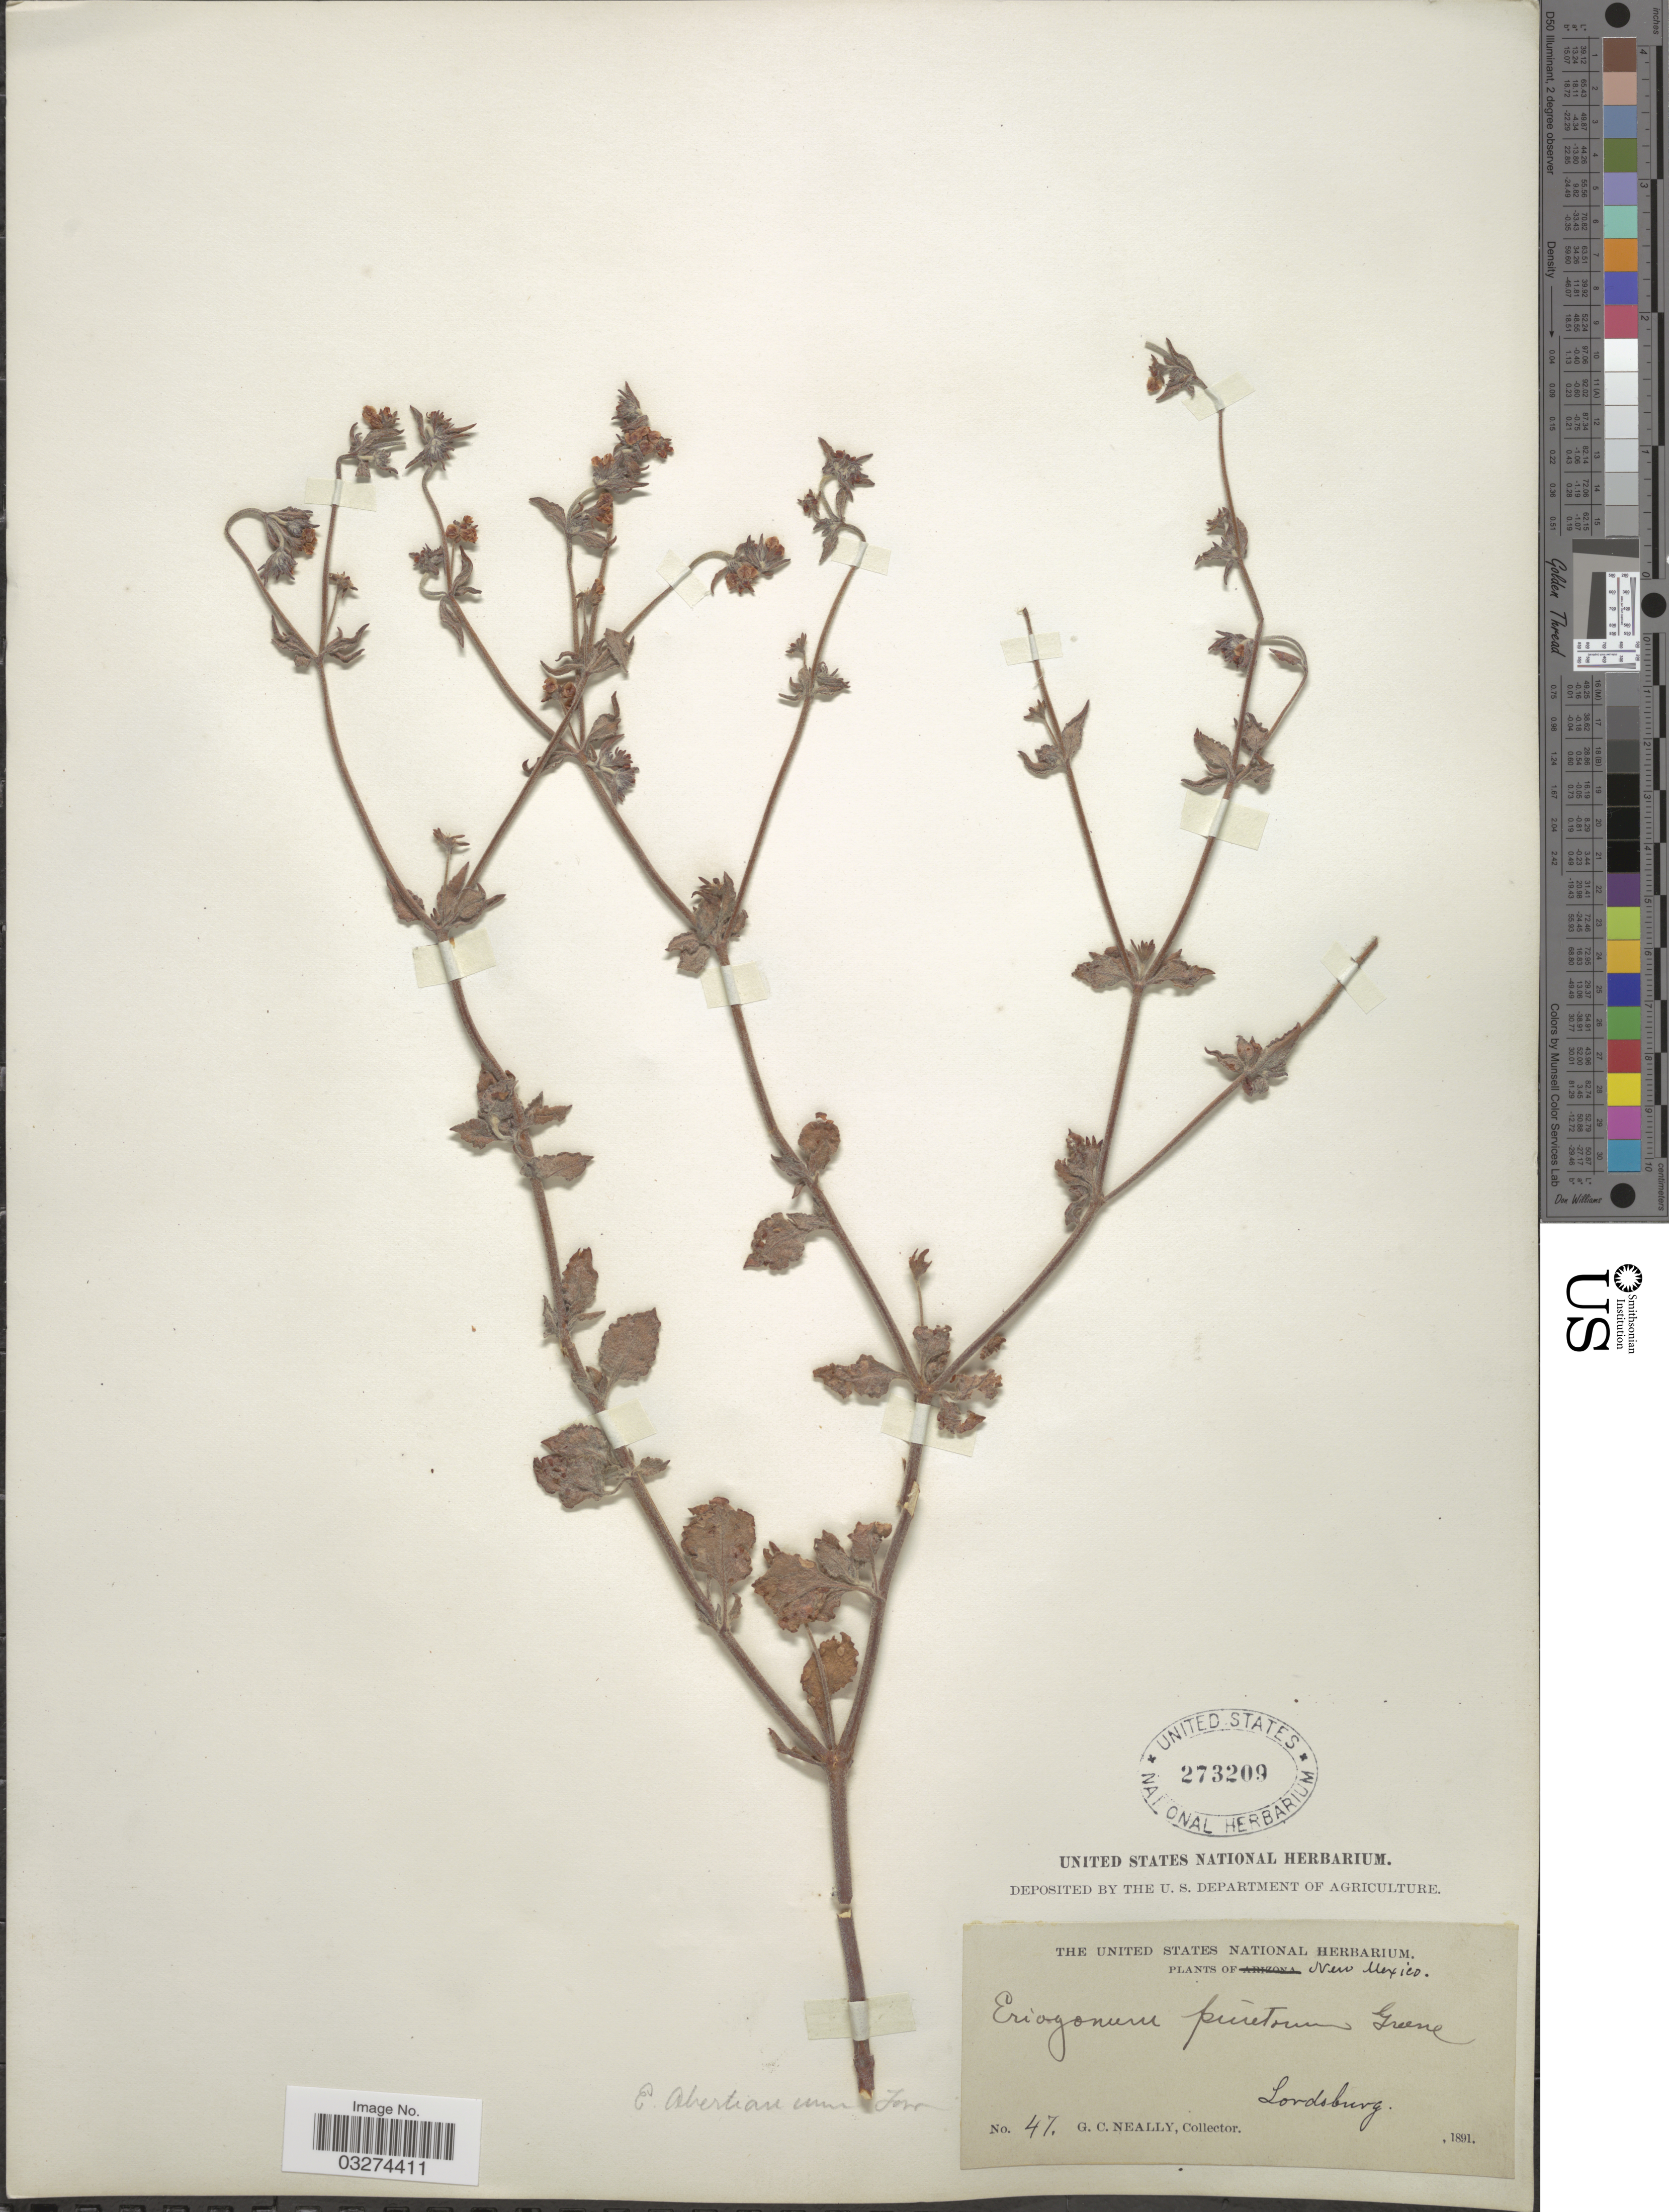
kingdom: Plantae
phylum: Tracheophyta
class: Magnoliopsida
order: Caryophyllales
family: Polygonaceae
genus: Eriogonum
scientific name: Eriogonum abertianum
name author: Torr.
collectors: G. Neally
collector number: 47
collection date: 1891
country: United States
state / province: New Mexico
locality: Lordsburg.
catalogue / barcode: US 273209